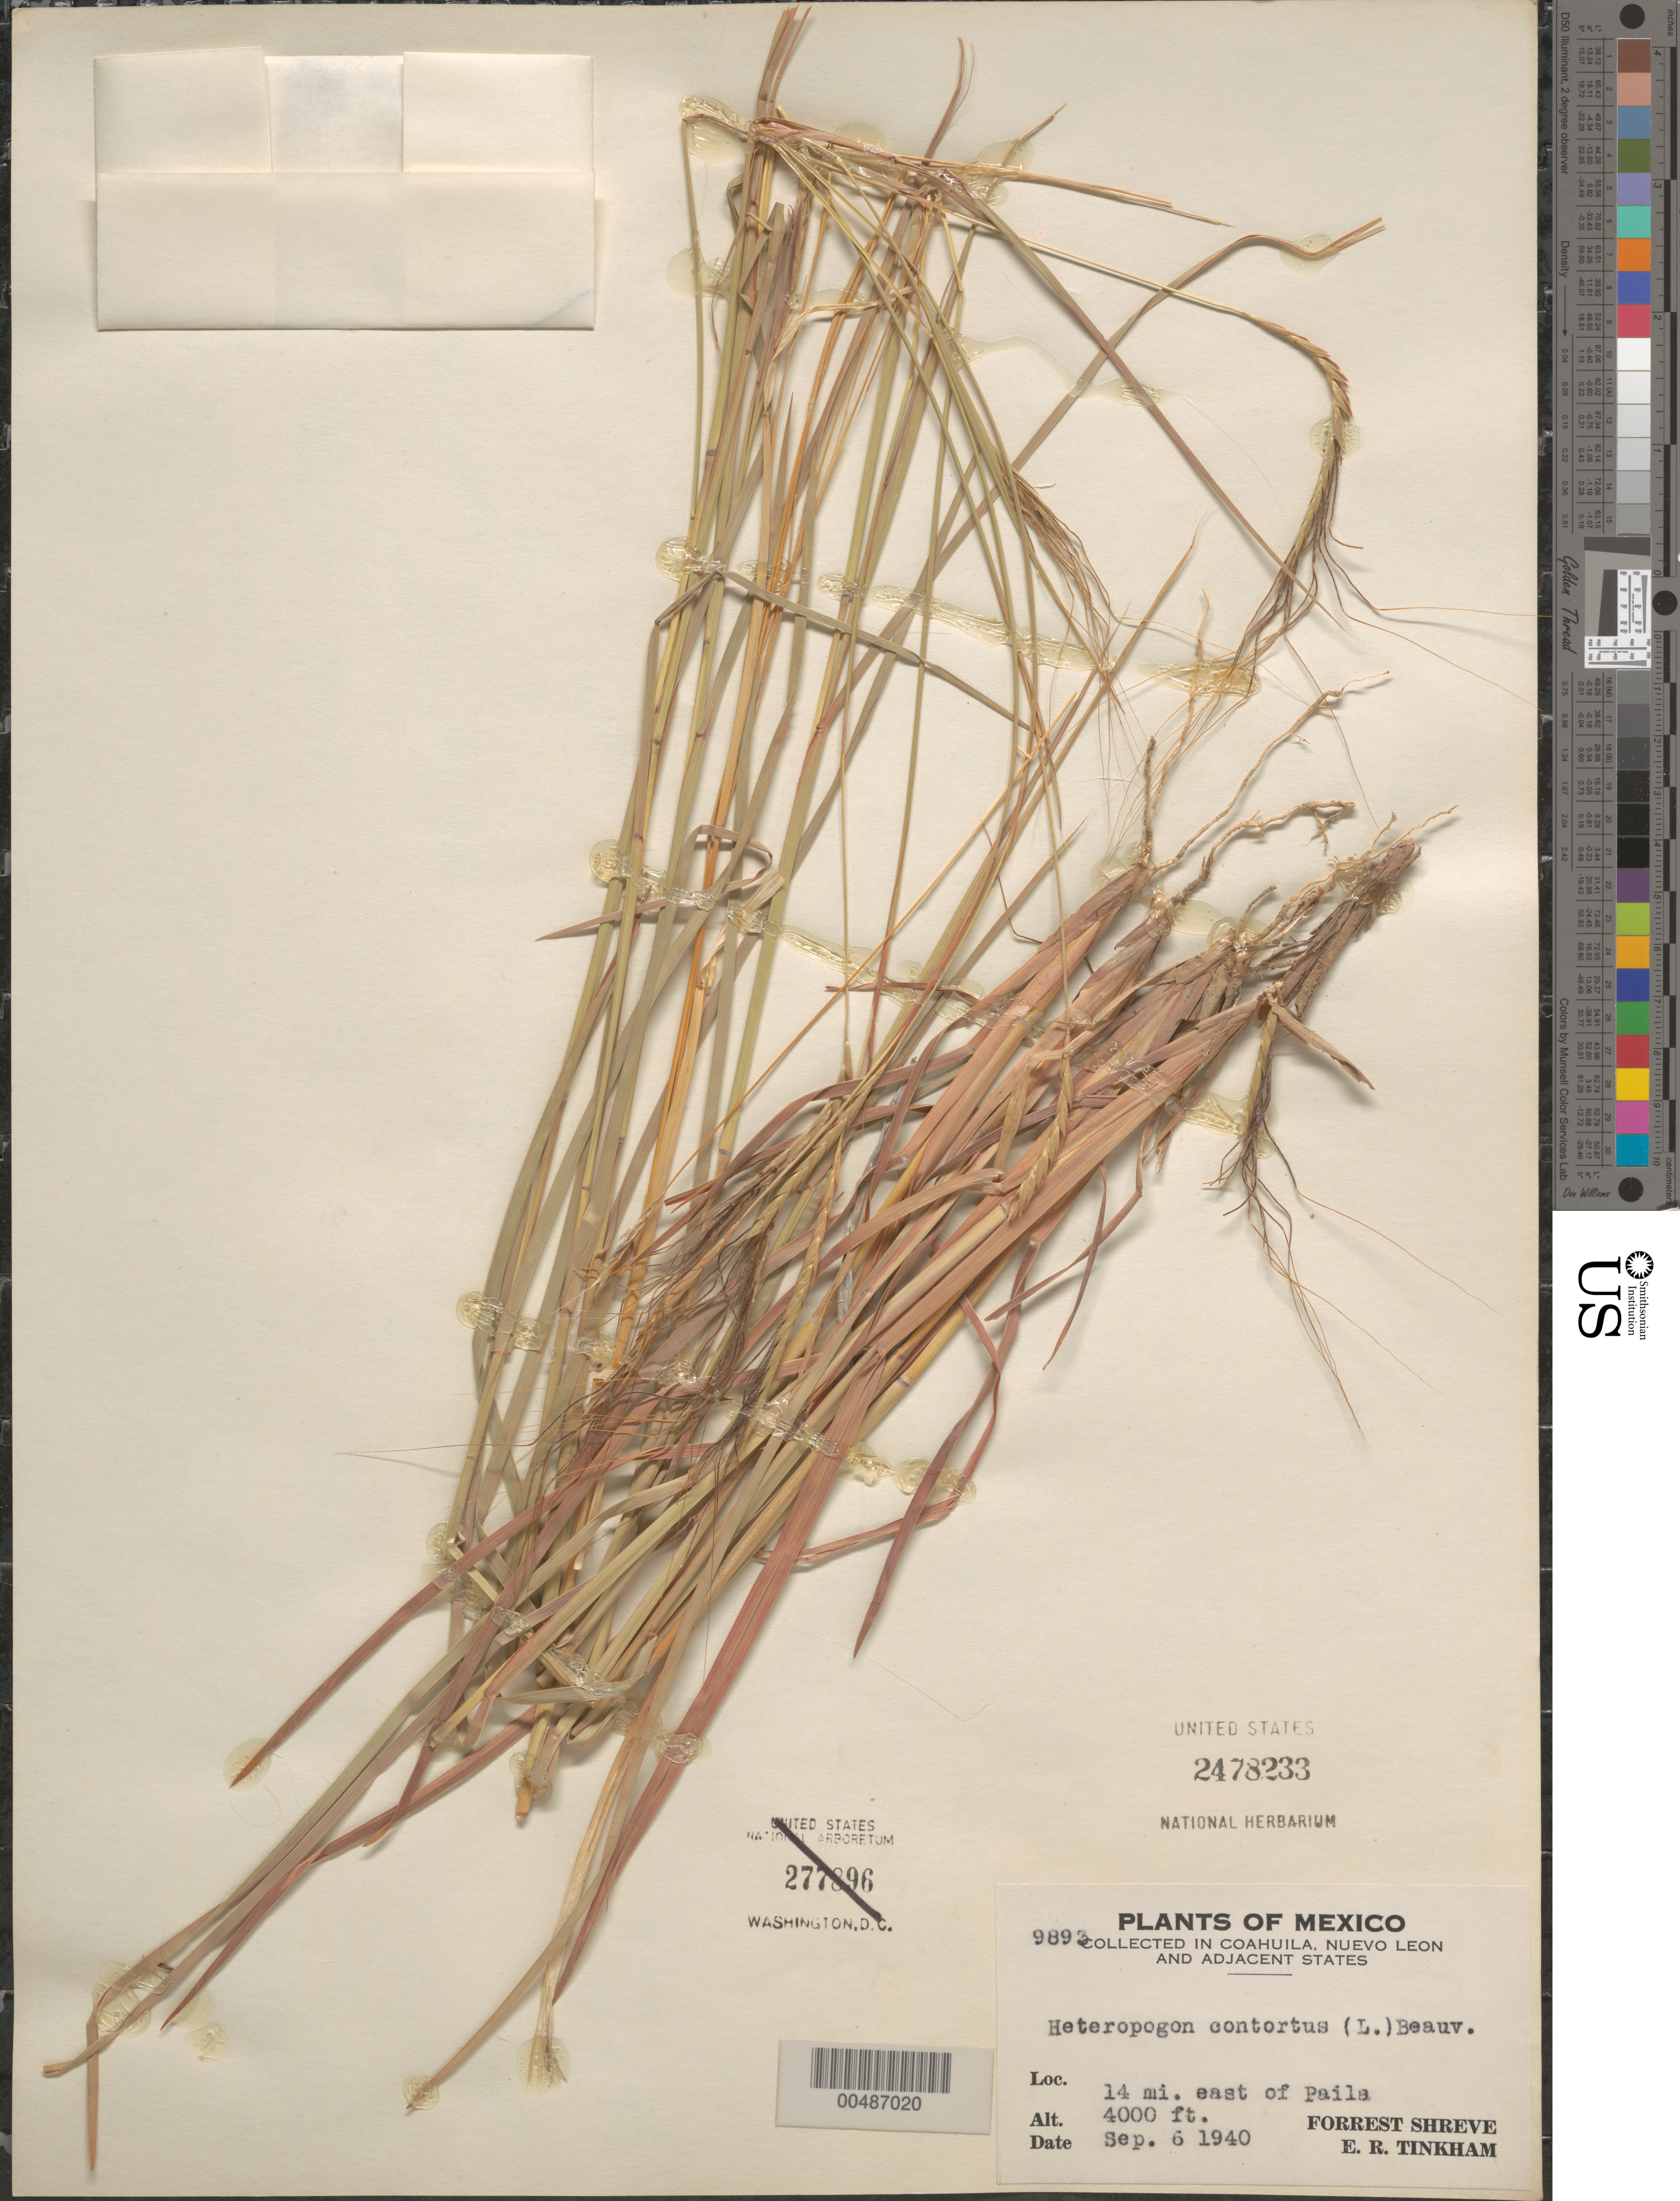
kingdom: Plantae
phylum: Tracheophyta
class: Liliopsida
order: Poales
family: Poaceae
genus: Heteropogon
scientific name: Heteropogon contortus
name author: (L.) P. Beauv. ex Roem. & Schult.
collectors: F. Shreve & E. Tinkham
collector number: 9893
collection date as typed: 6 Sep 1940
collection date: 1940-09-06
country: Mexico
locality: Coahuila, Nuevo Leon, & adjacent states; 14 mi E of Paila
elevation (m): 1219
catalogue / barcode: US 2478233